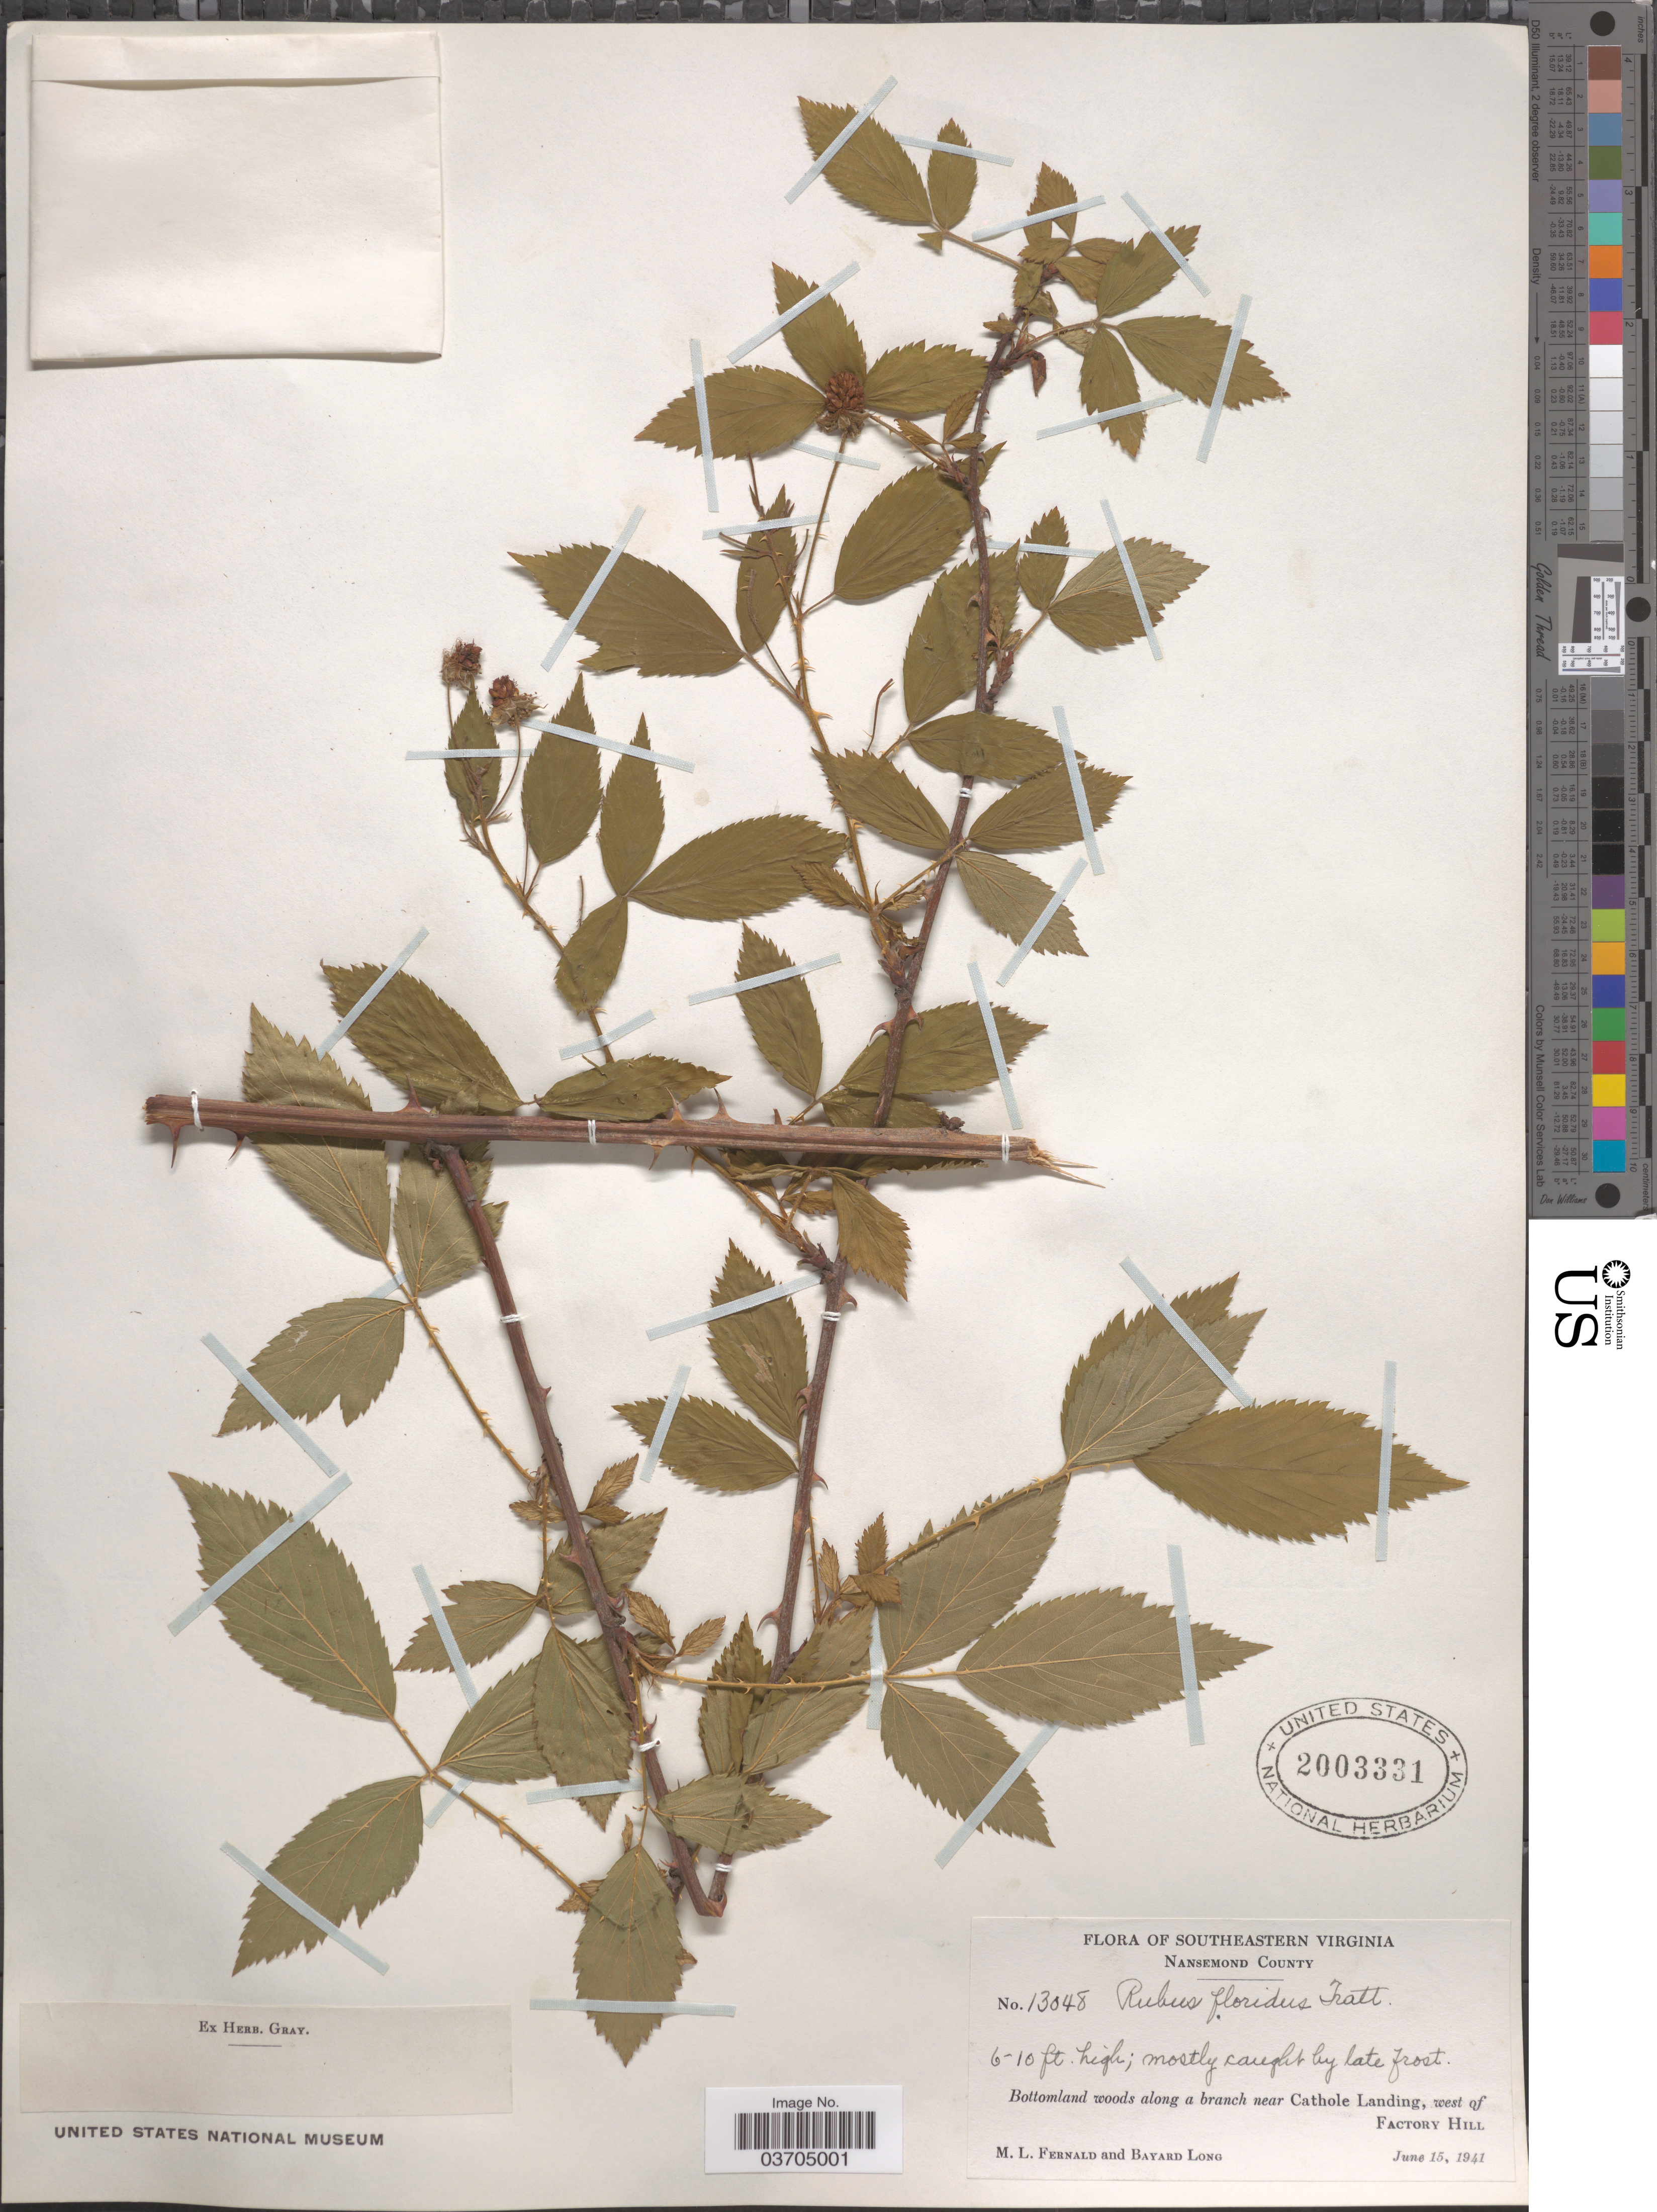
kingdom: Plantae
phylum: Tracheophyta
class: Magnoliopsida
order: Rosales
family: Rosaceae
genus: Rubus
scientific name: Rubus floridus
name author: Tratt.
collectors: M. L. Fernald & B. Long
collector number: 13048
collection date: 1941-06-15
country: United States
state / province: Virginia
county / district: City of Suffolk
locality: Southeastern Virginia. Nansemond County. Near Cathole Landing, west of Factory Hill.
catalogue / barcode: US 2003331